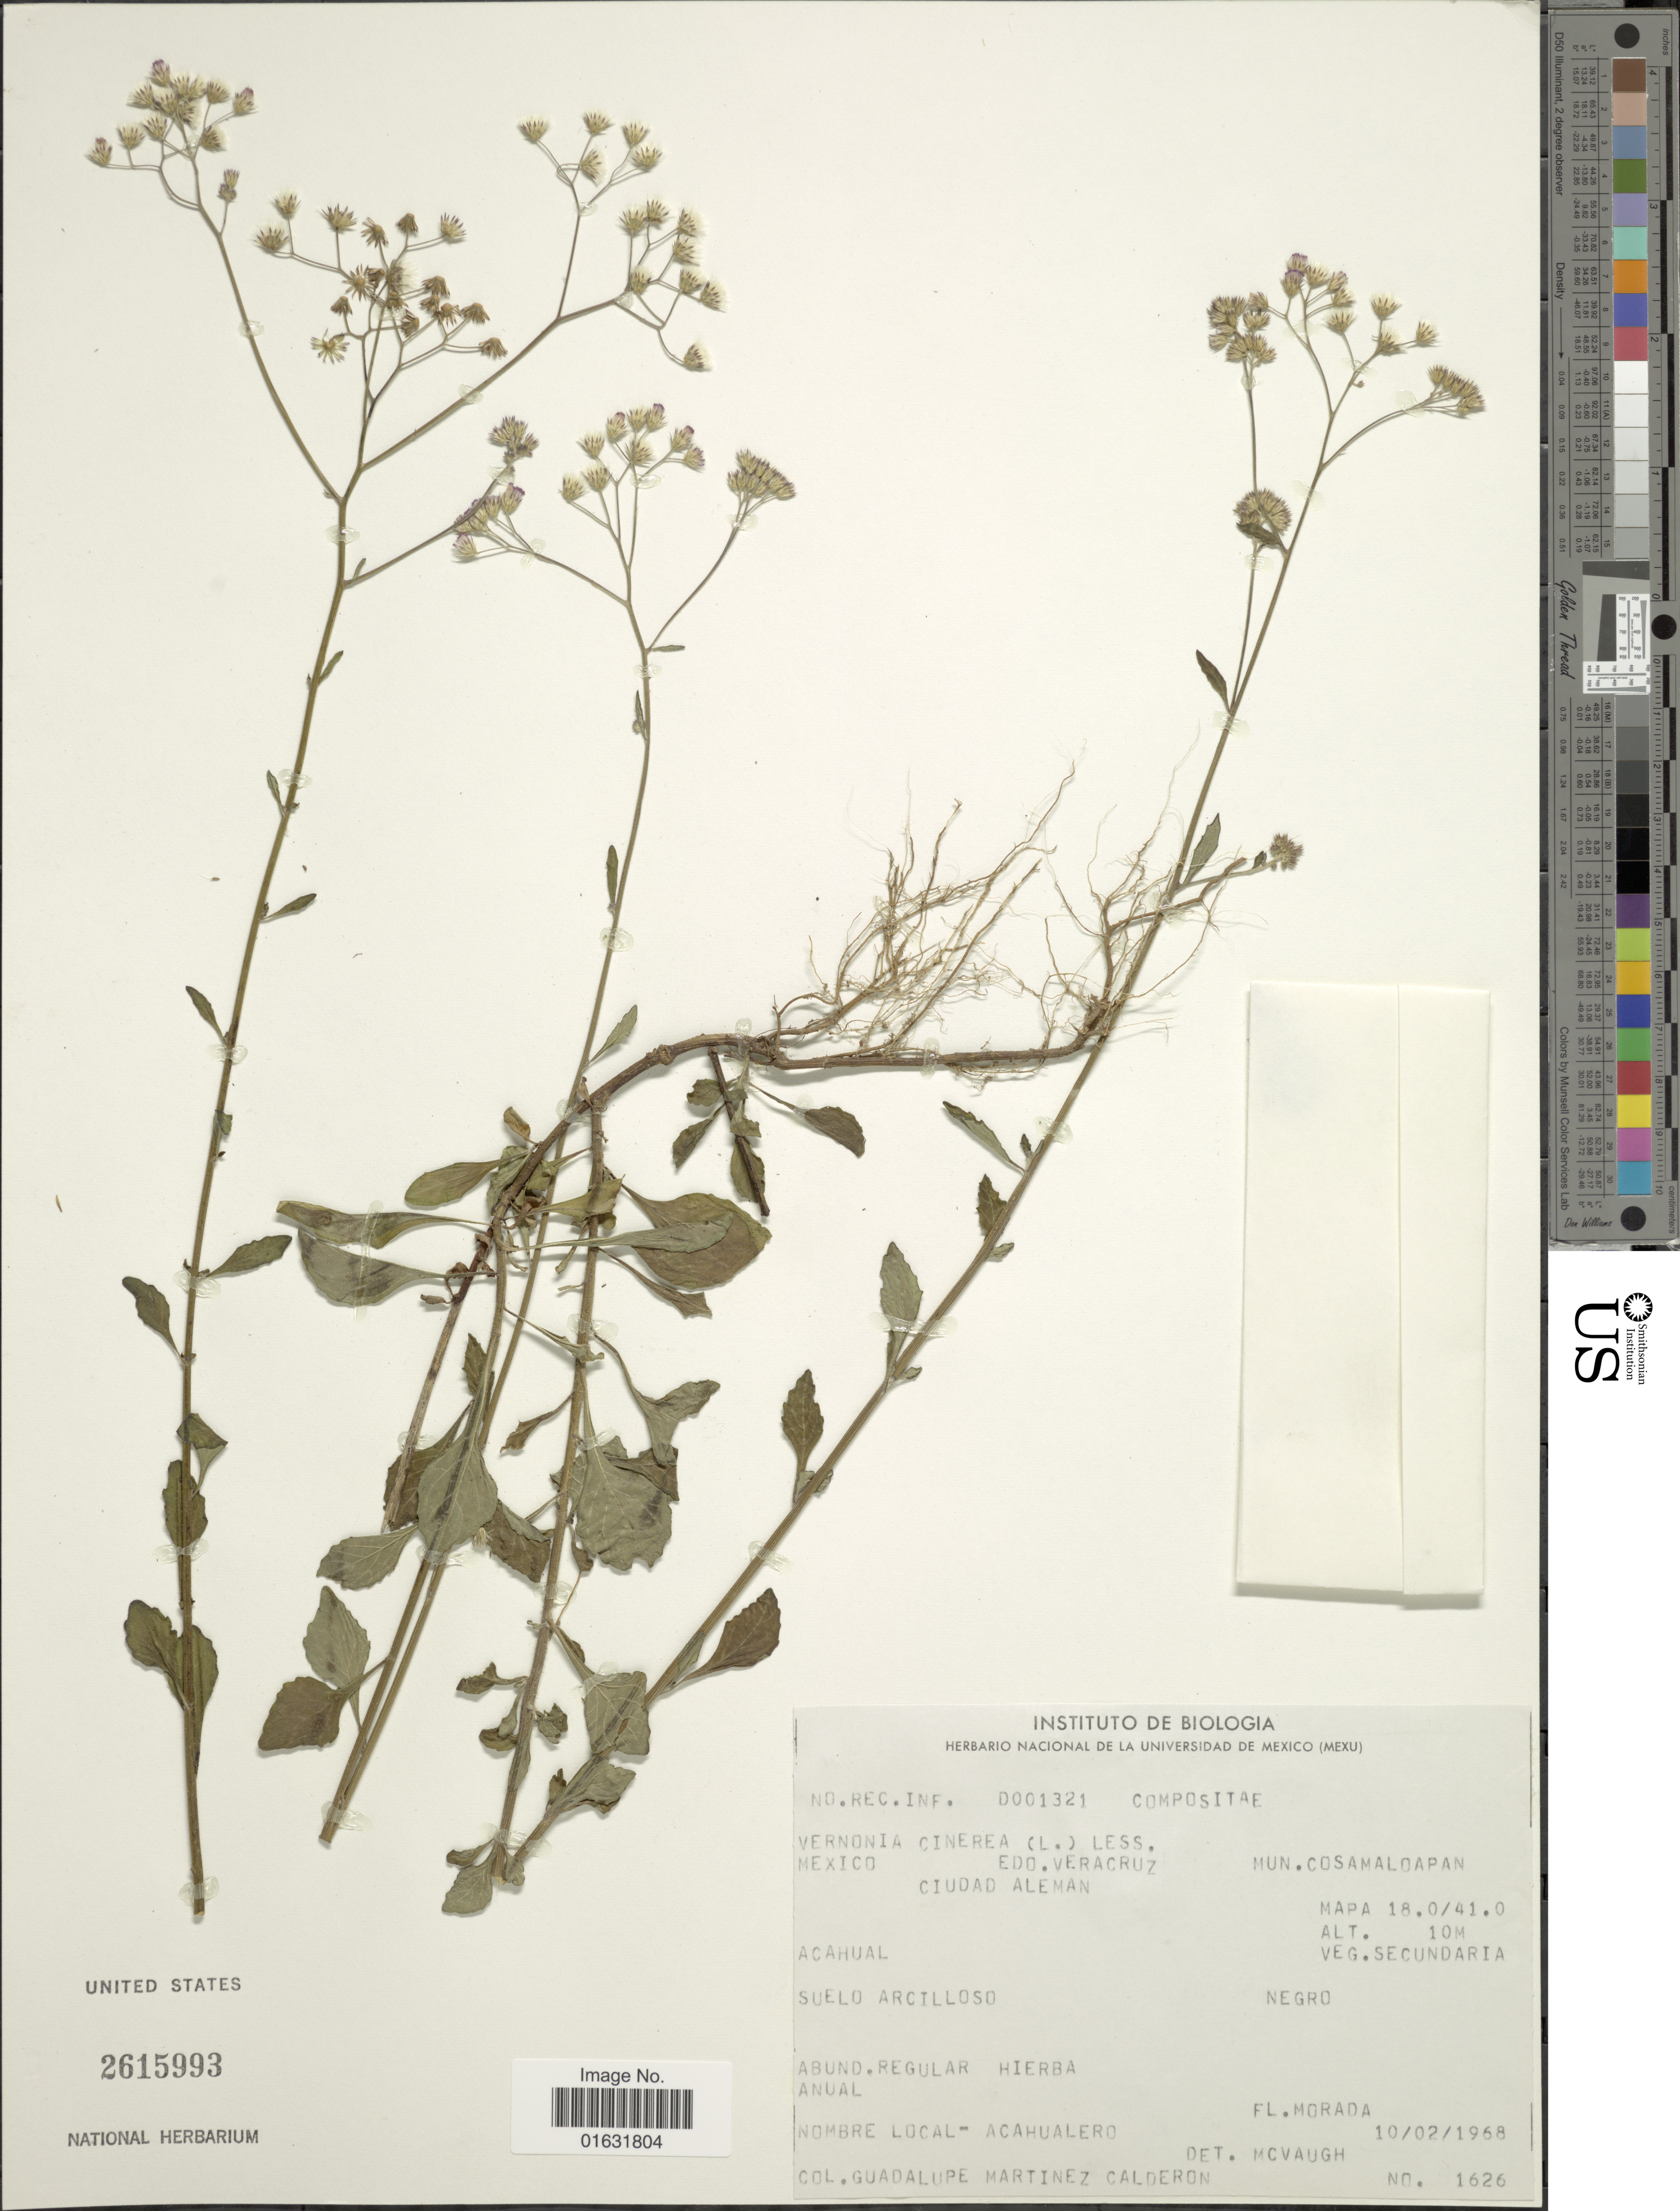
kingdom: Plantae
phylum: Tracheophyta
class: Magnoliopsida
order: Asterales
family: Asteraceae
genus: Cyanthillium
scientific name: Cyanthillium cinereum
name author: (L.) H. Rob.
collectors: G. Martinez-C.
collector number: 1626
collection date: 1968-02-10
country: Mexico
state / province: Veracruz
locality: Edo. Vera Cruz, Ciudan Aleman, Acahual Suelo Arcilloso, Fl. Morada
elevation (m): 10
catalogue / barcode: US 2615993